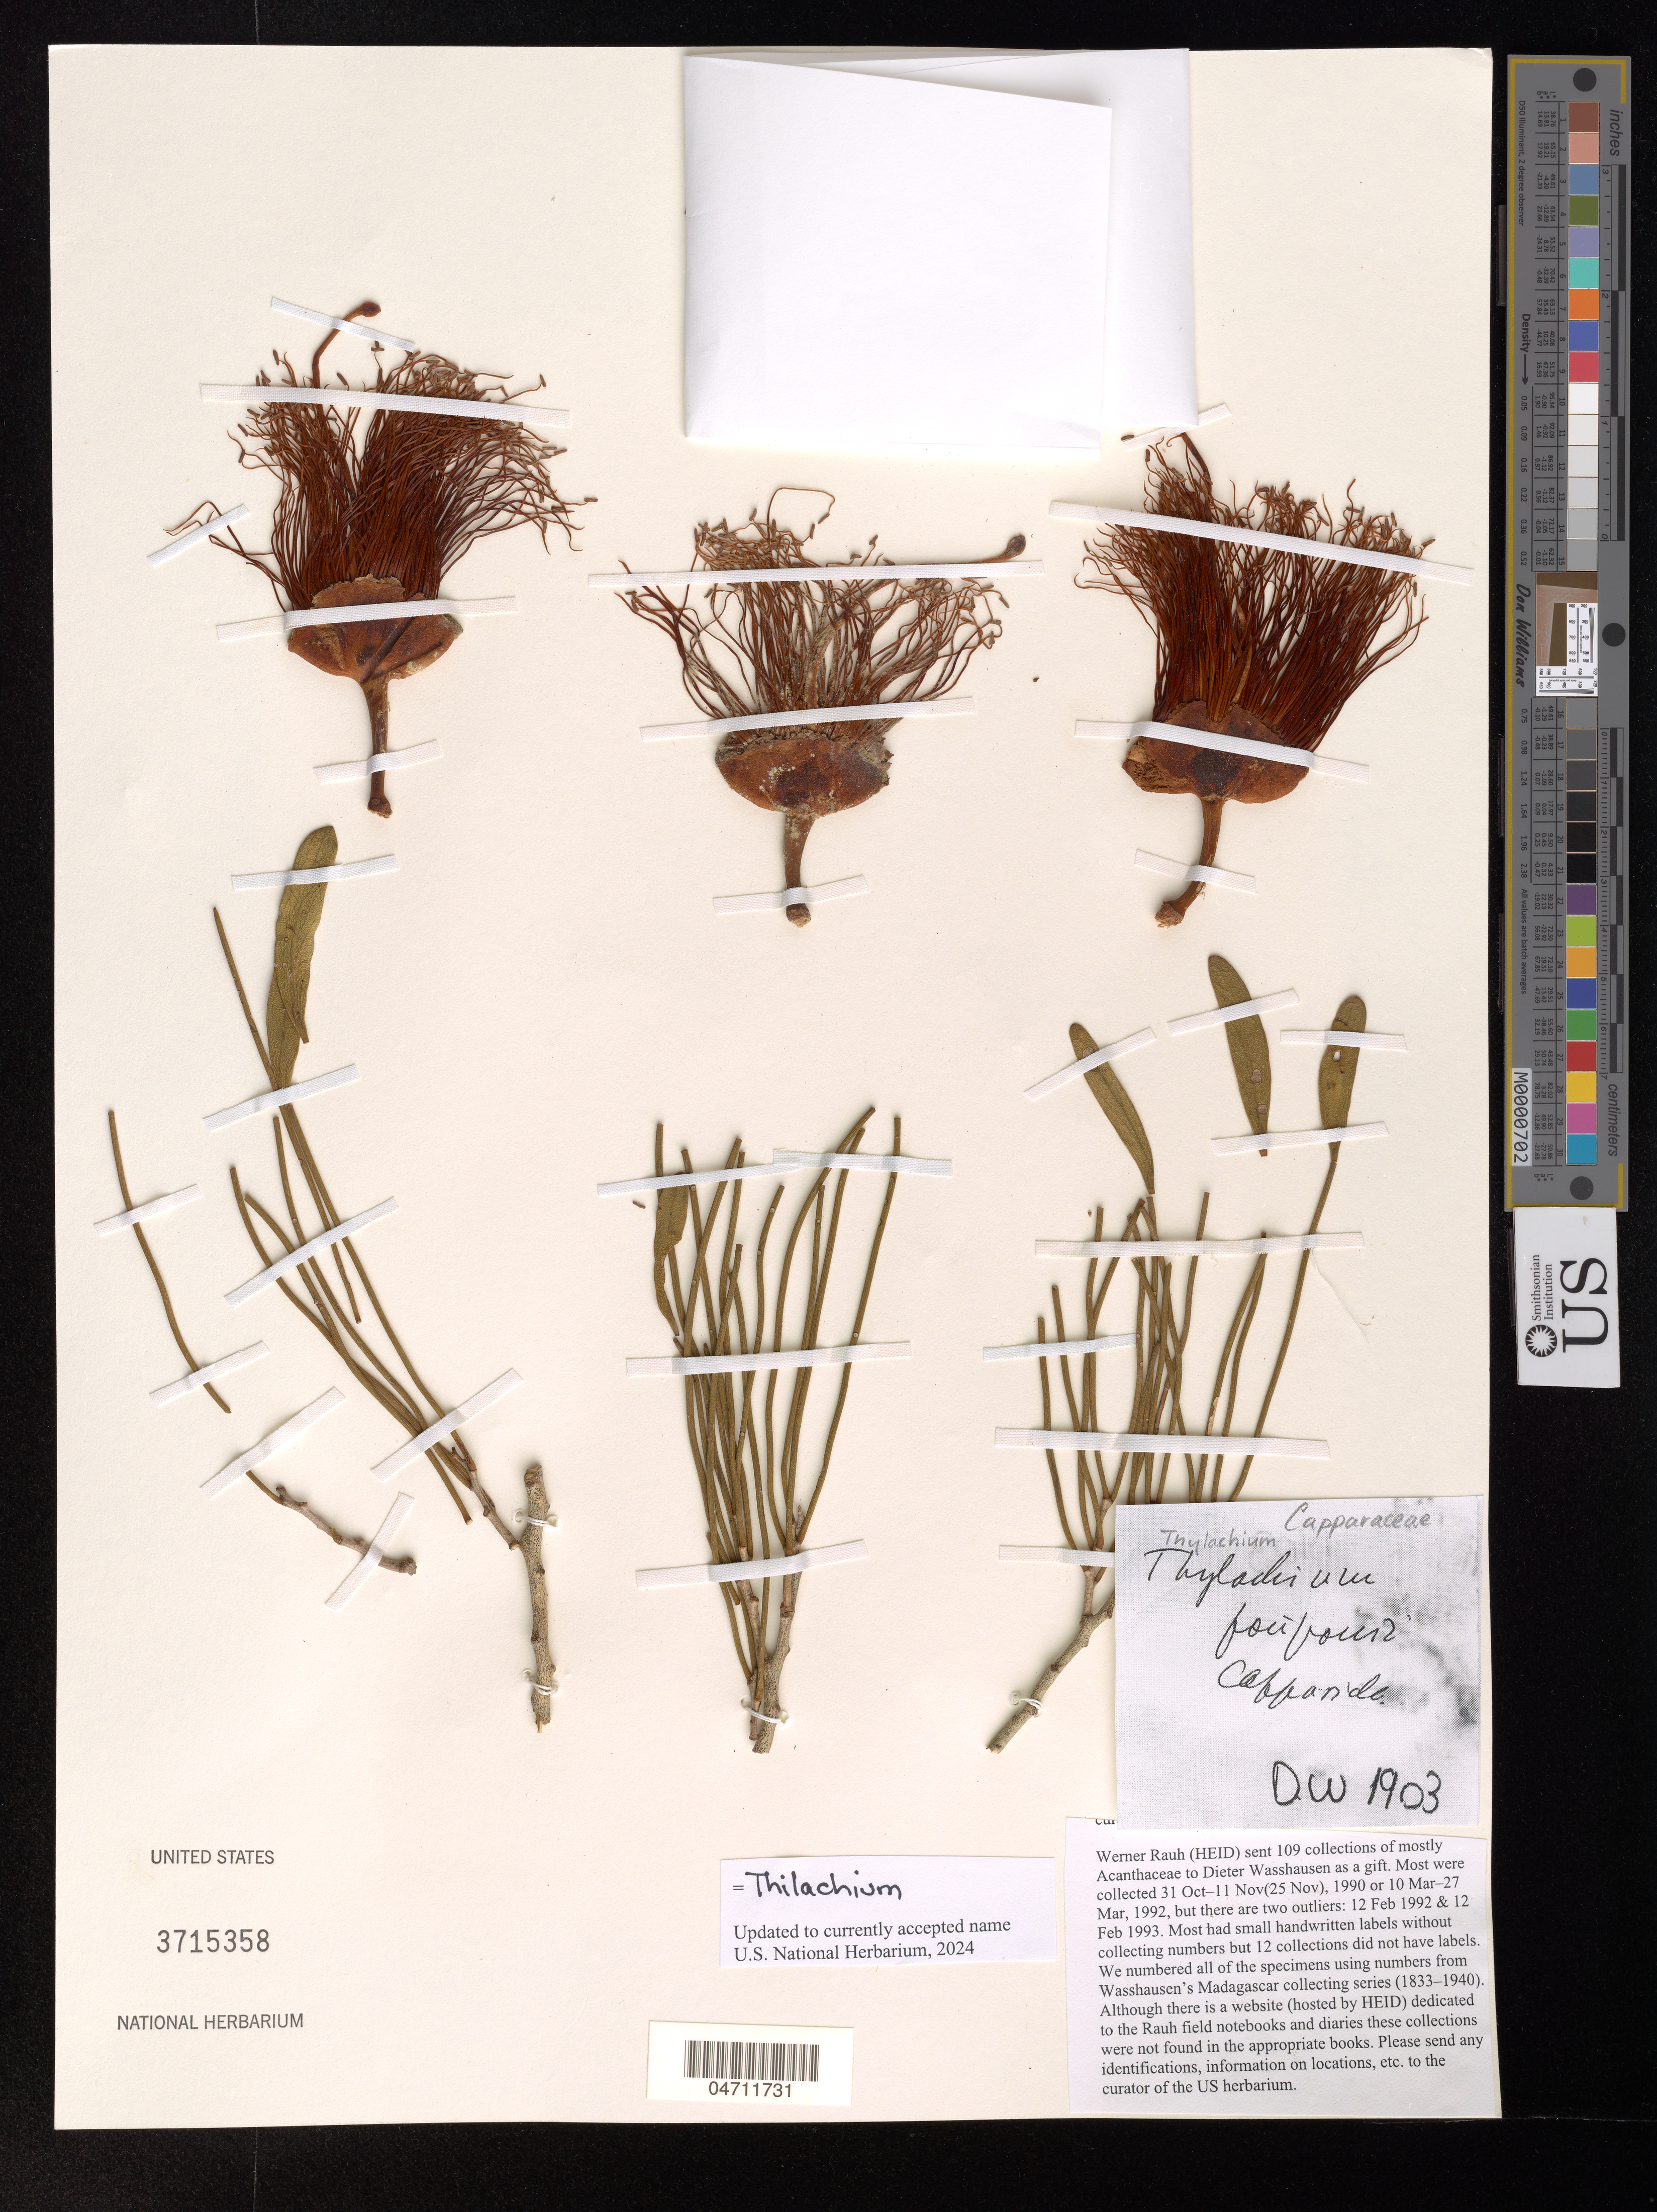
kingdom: Plantae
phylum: Tracheophyta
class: Magnoliopsida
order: Brassicales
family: Capparaceae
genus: Thilachium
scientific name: Thilachium sp.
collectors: W. Rauh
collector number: DW 1903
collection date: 1990-10-31/1990-11-11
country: Madagascar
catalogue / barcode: US 3715358